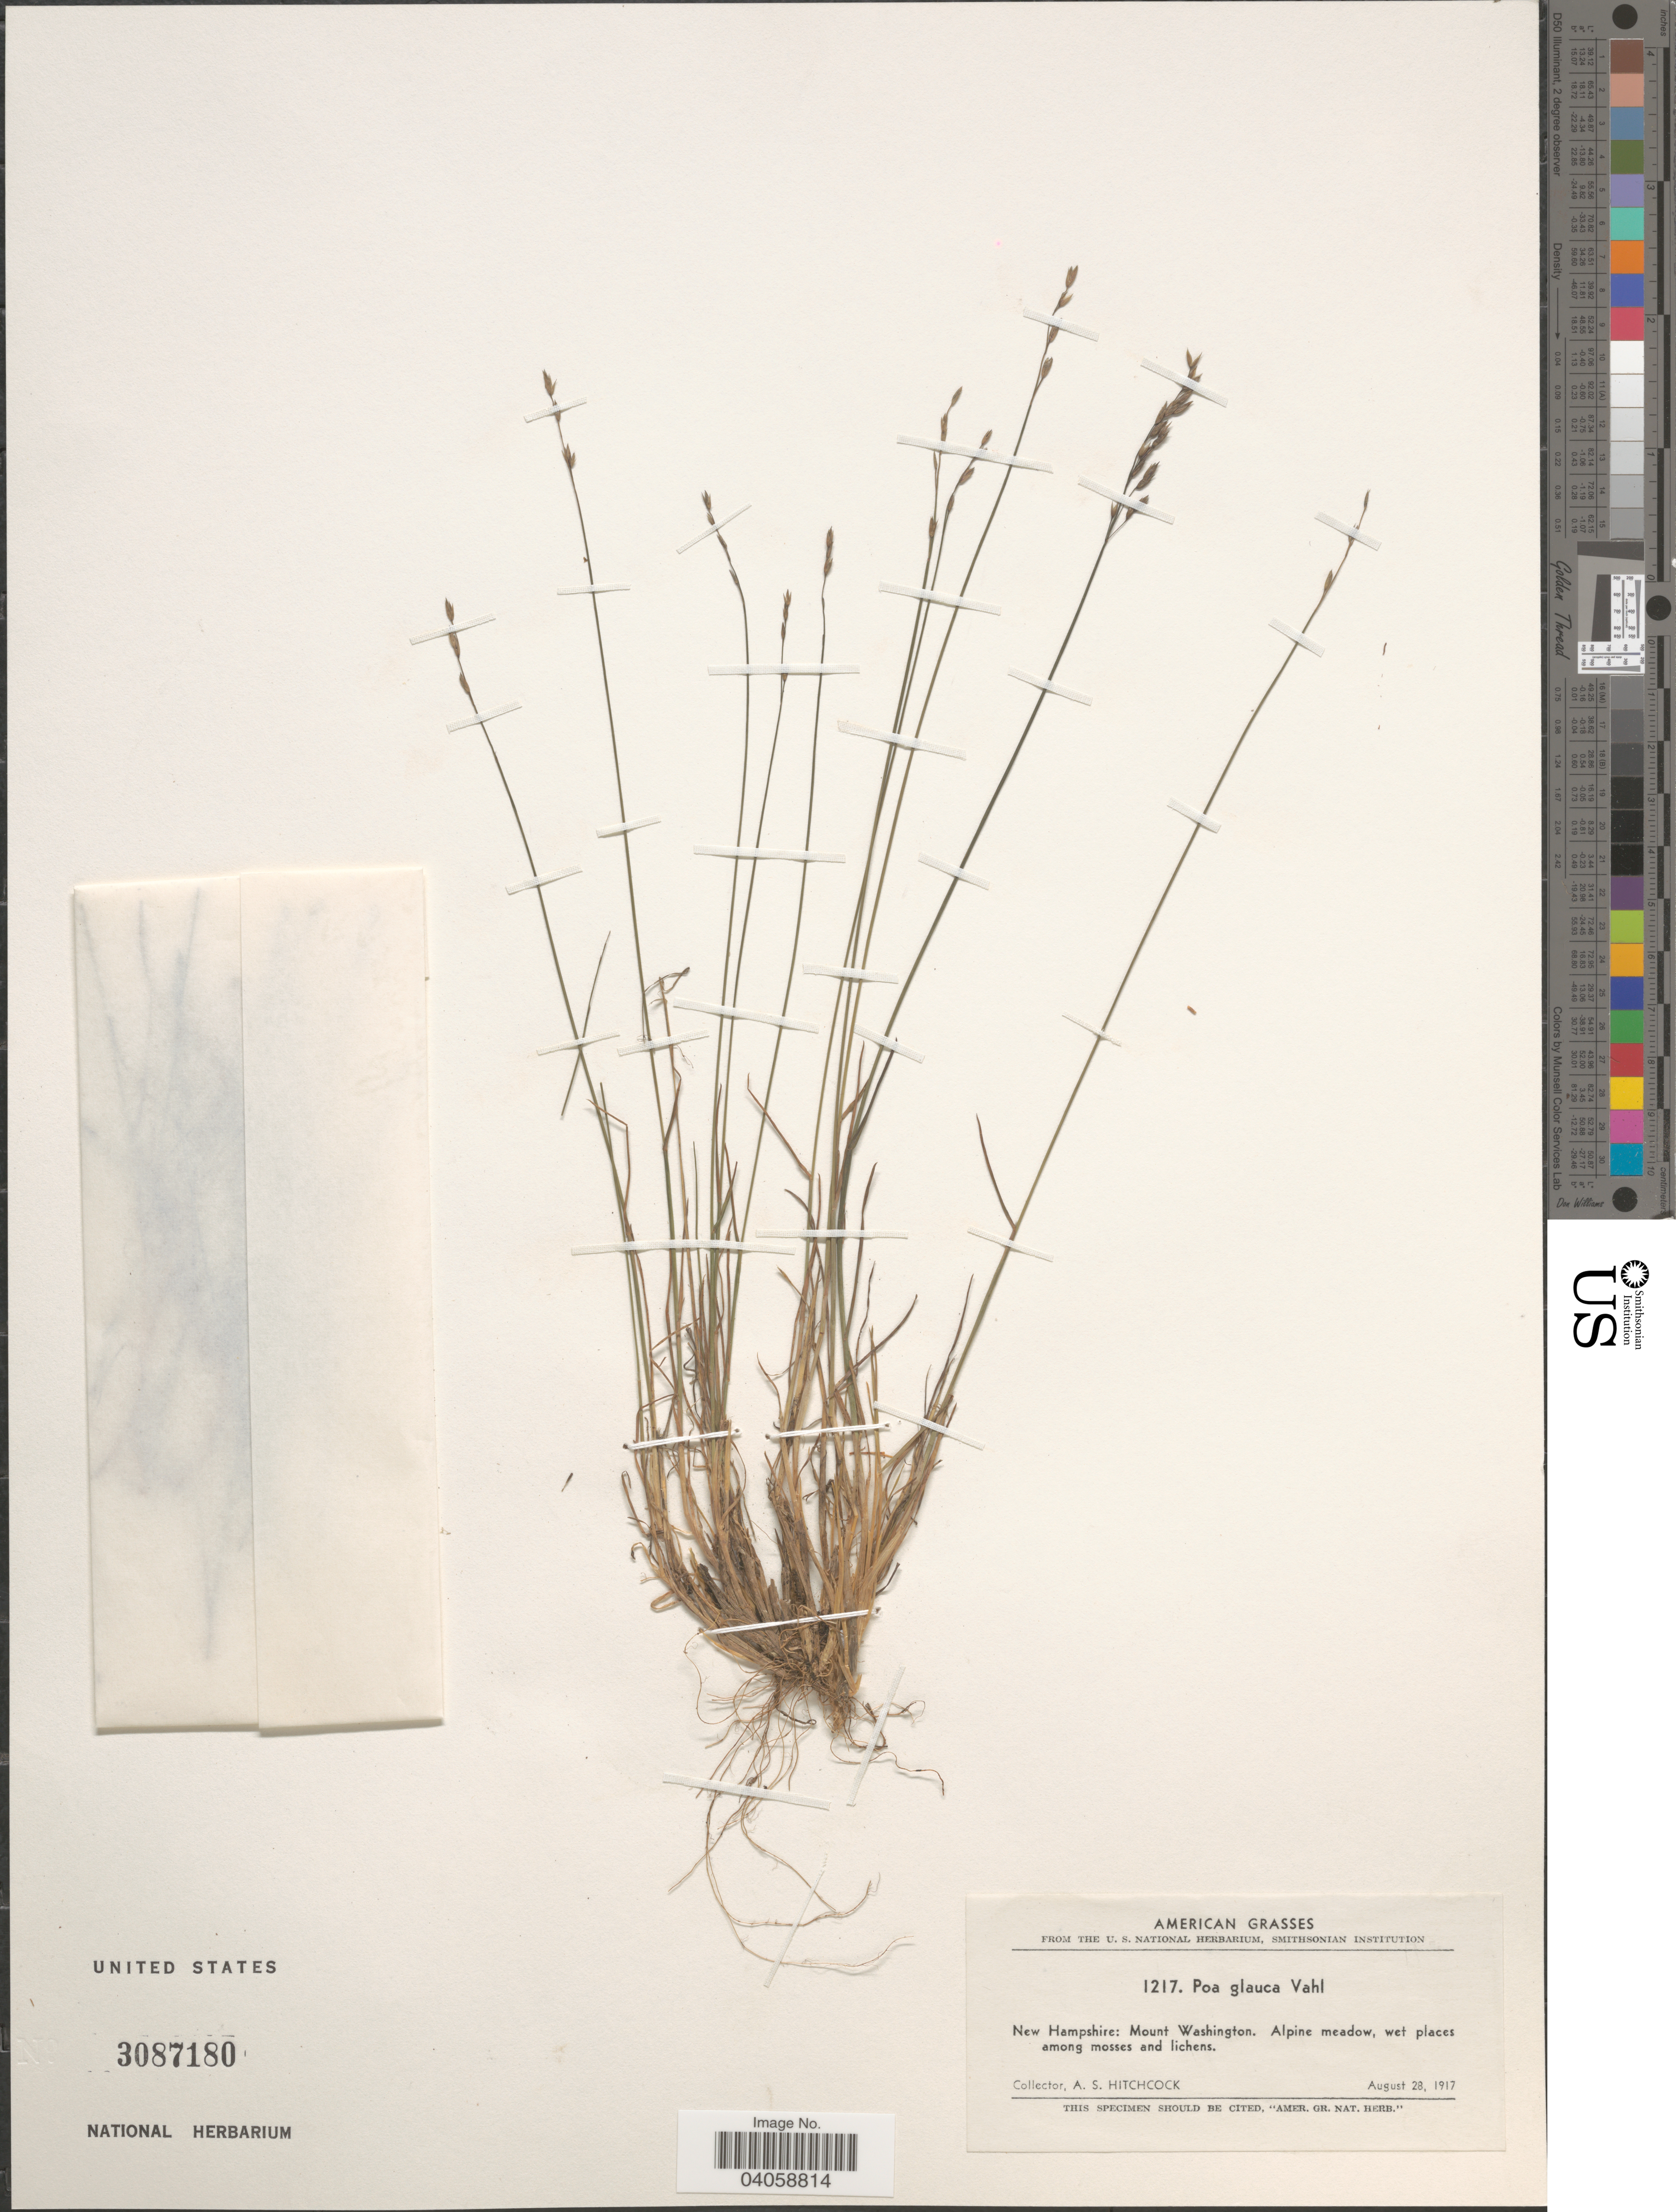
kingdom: Plantae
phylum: Tracheophyta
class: Liliopsida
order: Poales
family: Poaceae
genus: Poa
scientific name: Poa glauca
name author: Vahl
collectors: A. S. Hitchcock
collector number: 1217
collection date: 1917-08-28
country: United States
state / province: New Hampshire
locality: Mount Washington.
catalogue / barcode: US 3087180